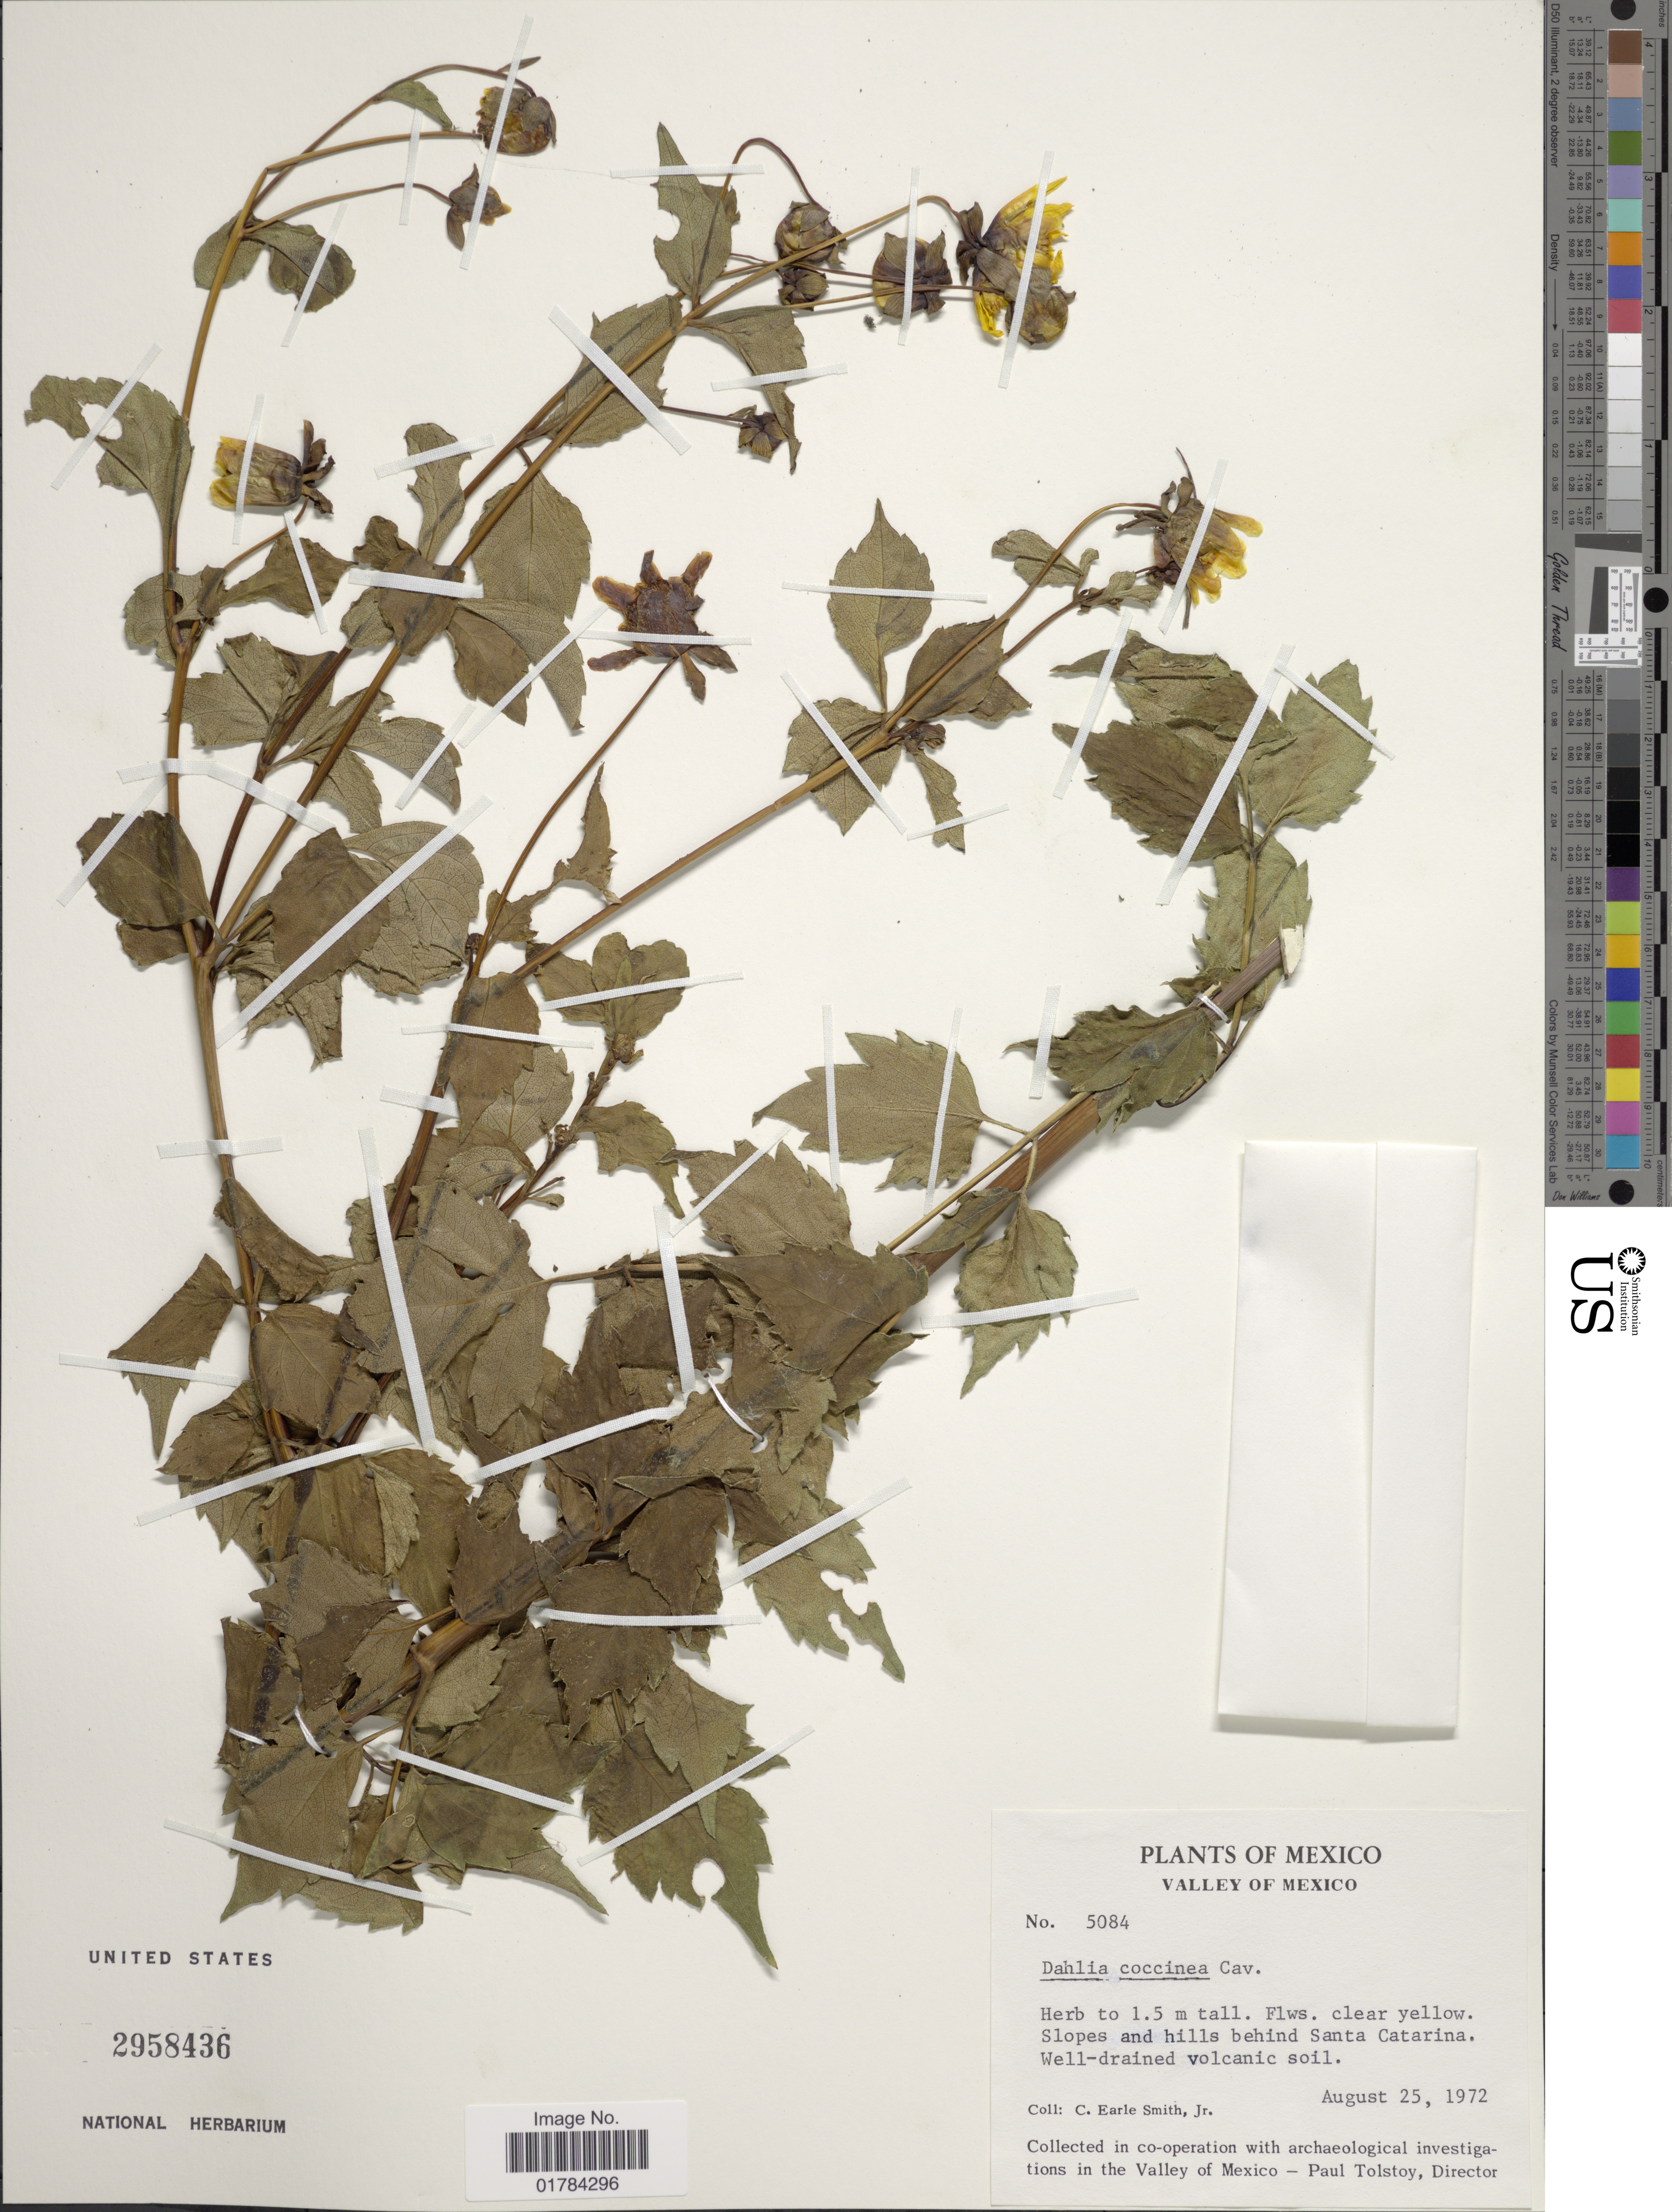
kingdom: Plantae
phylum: Tracheophyta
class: Magnoliopsida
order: Asterales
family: Asteraceae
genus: Dahlia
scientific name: Dahlia coccinea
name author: Cav.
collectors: C. E. Smith Jr.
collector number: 5084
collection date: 1972-08-25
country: Mexico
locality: Slopes and hills nehind Santa Catarina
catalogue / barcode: US 2958436